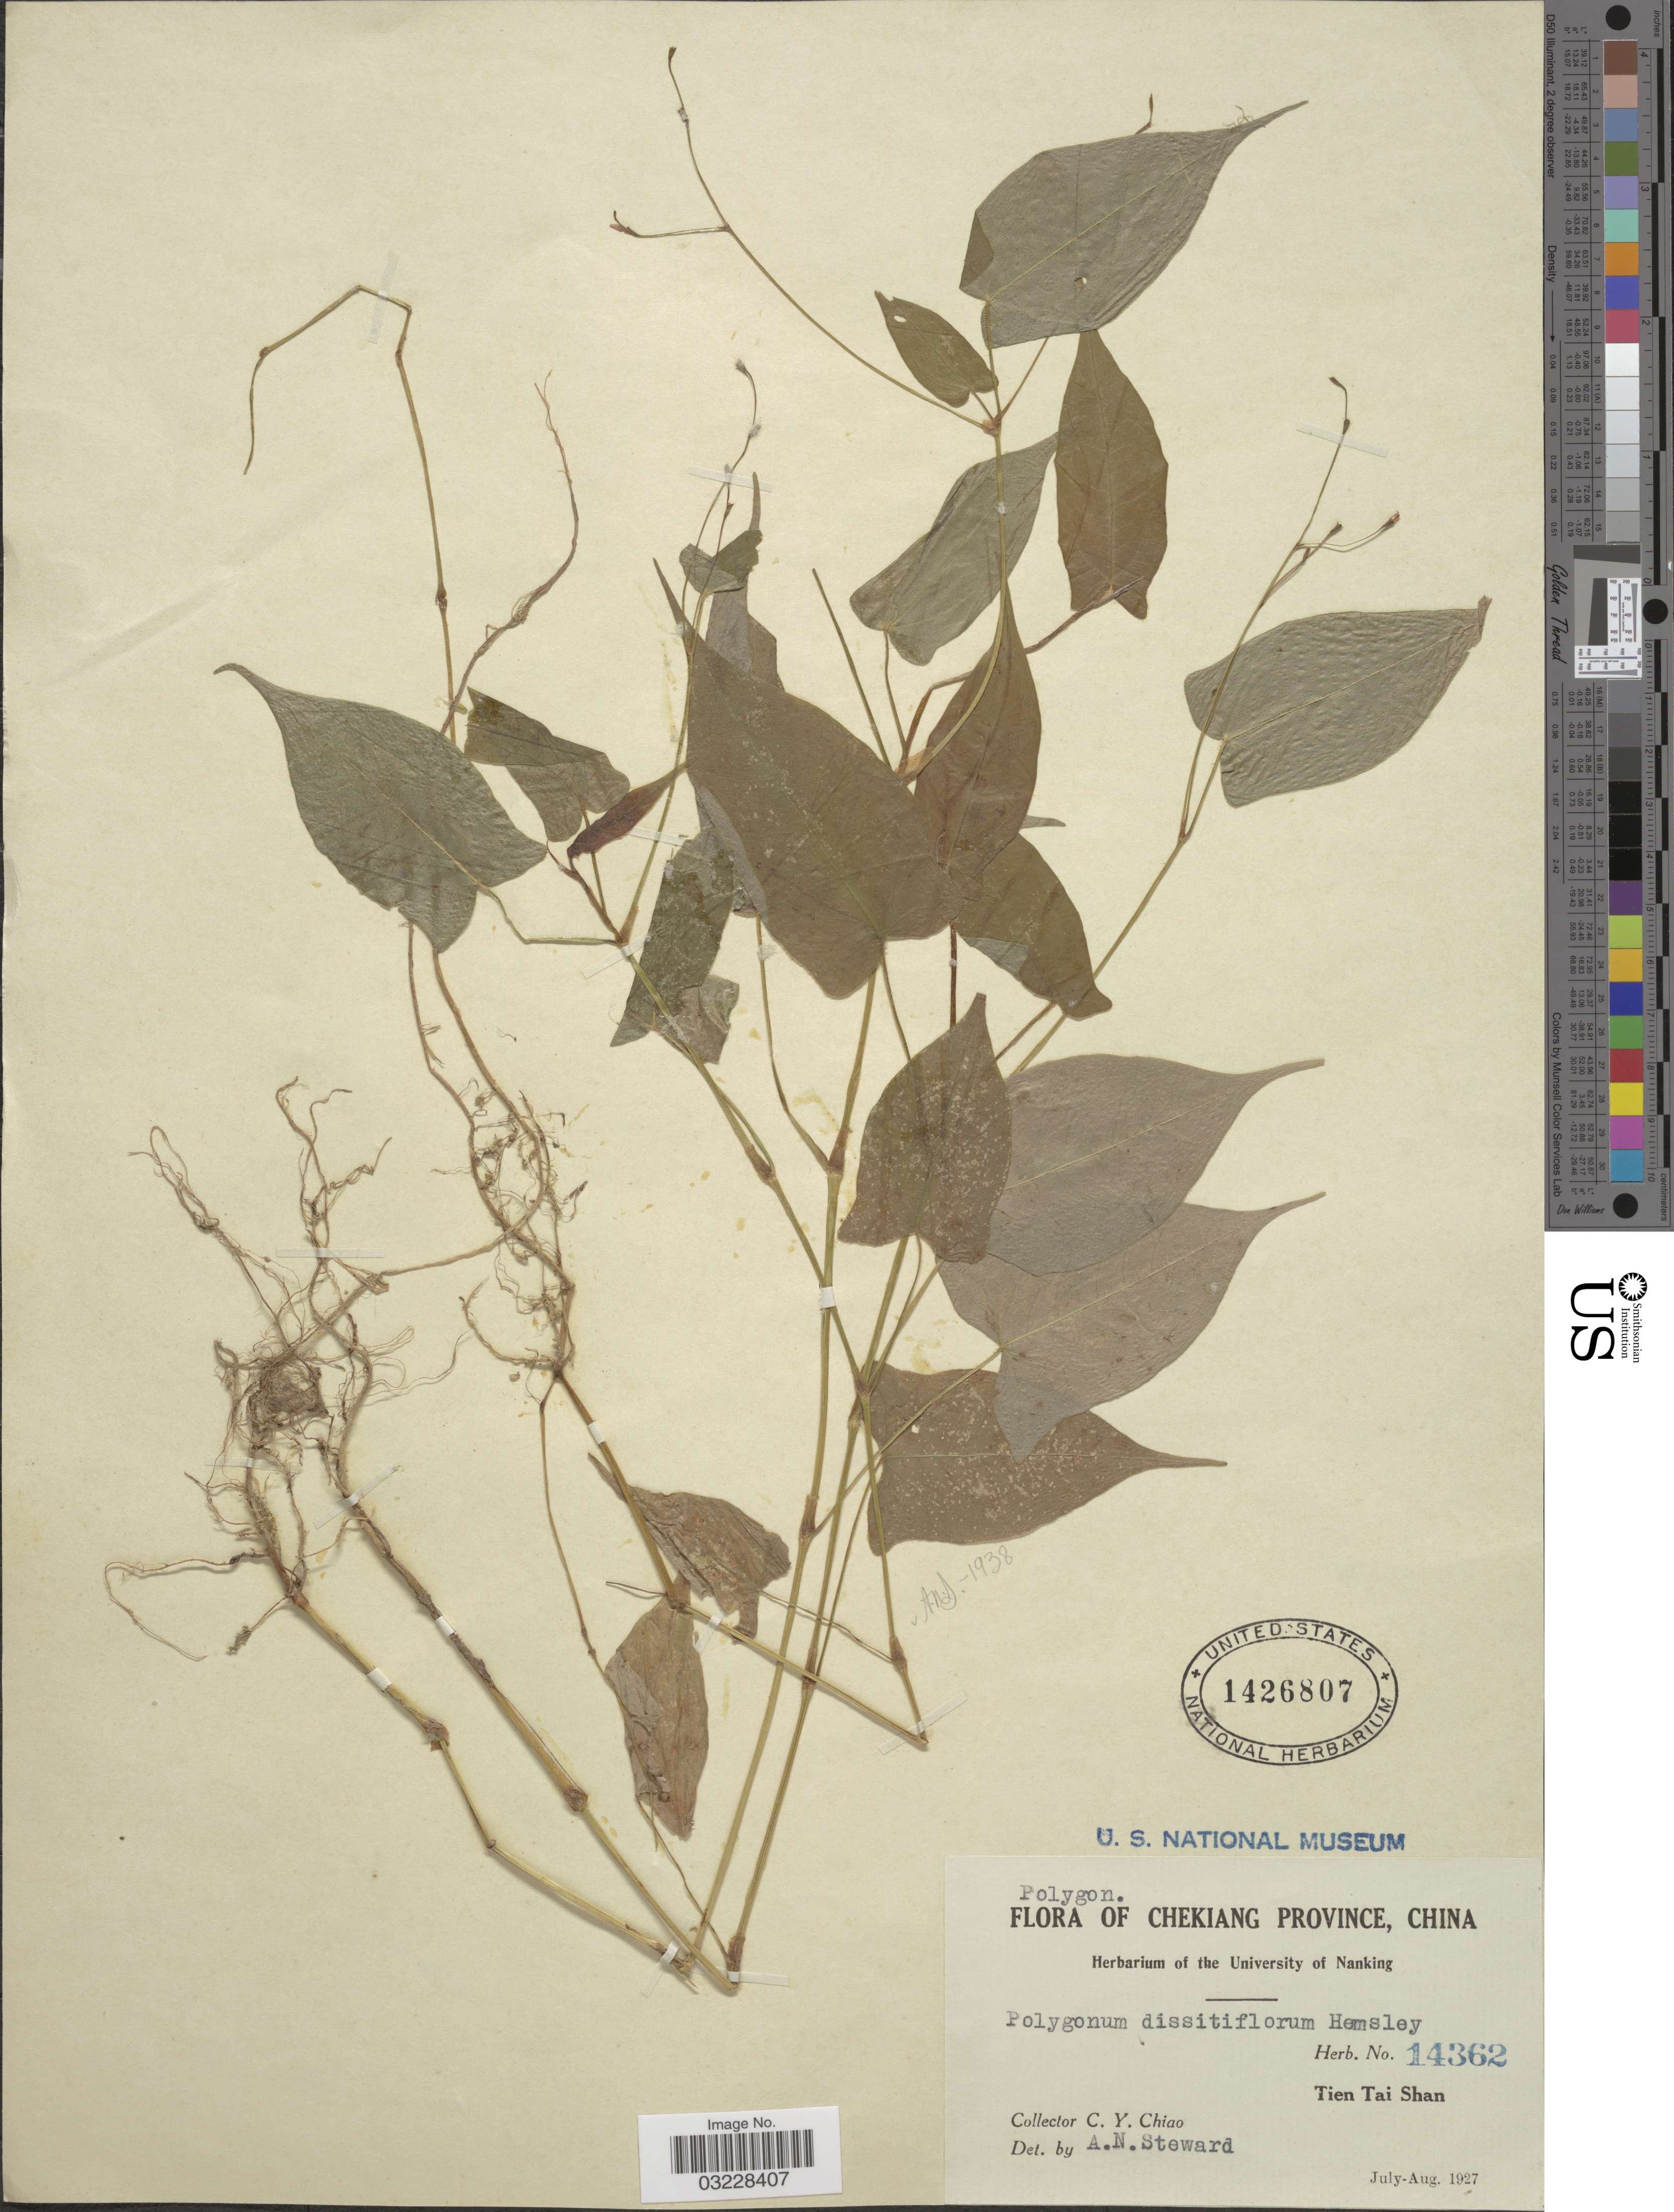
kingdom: Plantae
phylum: Tracheophyta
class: Magnoliopsida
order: Caryophyllales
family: Polygonaceae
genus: Polygonum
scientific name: Polygonum dissitiflorum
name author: Hemsl.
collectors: C. Y. Chiao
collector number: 14362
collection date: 1927-07/1927-08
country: China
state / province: Zhejiang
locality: Chekiang Province. Tien Tai Shan.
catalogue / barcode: US 1426807